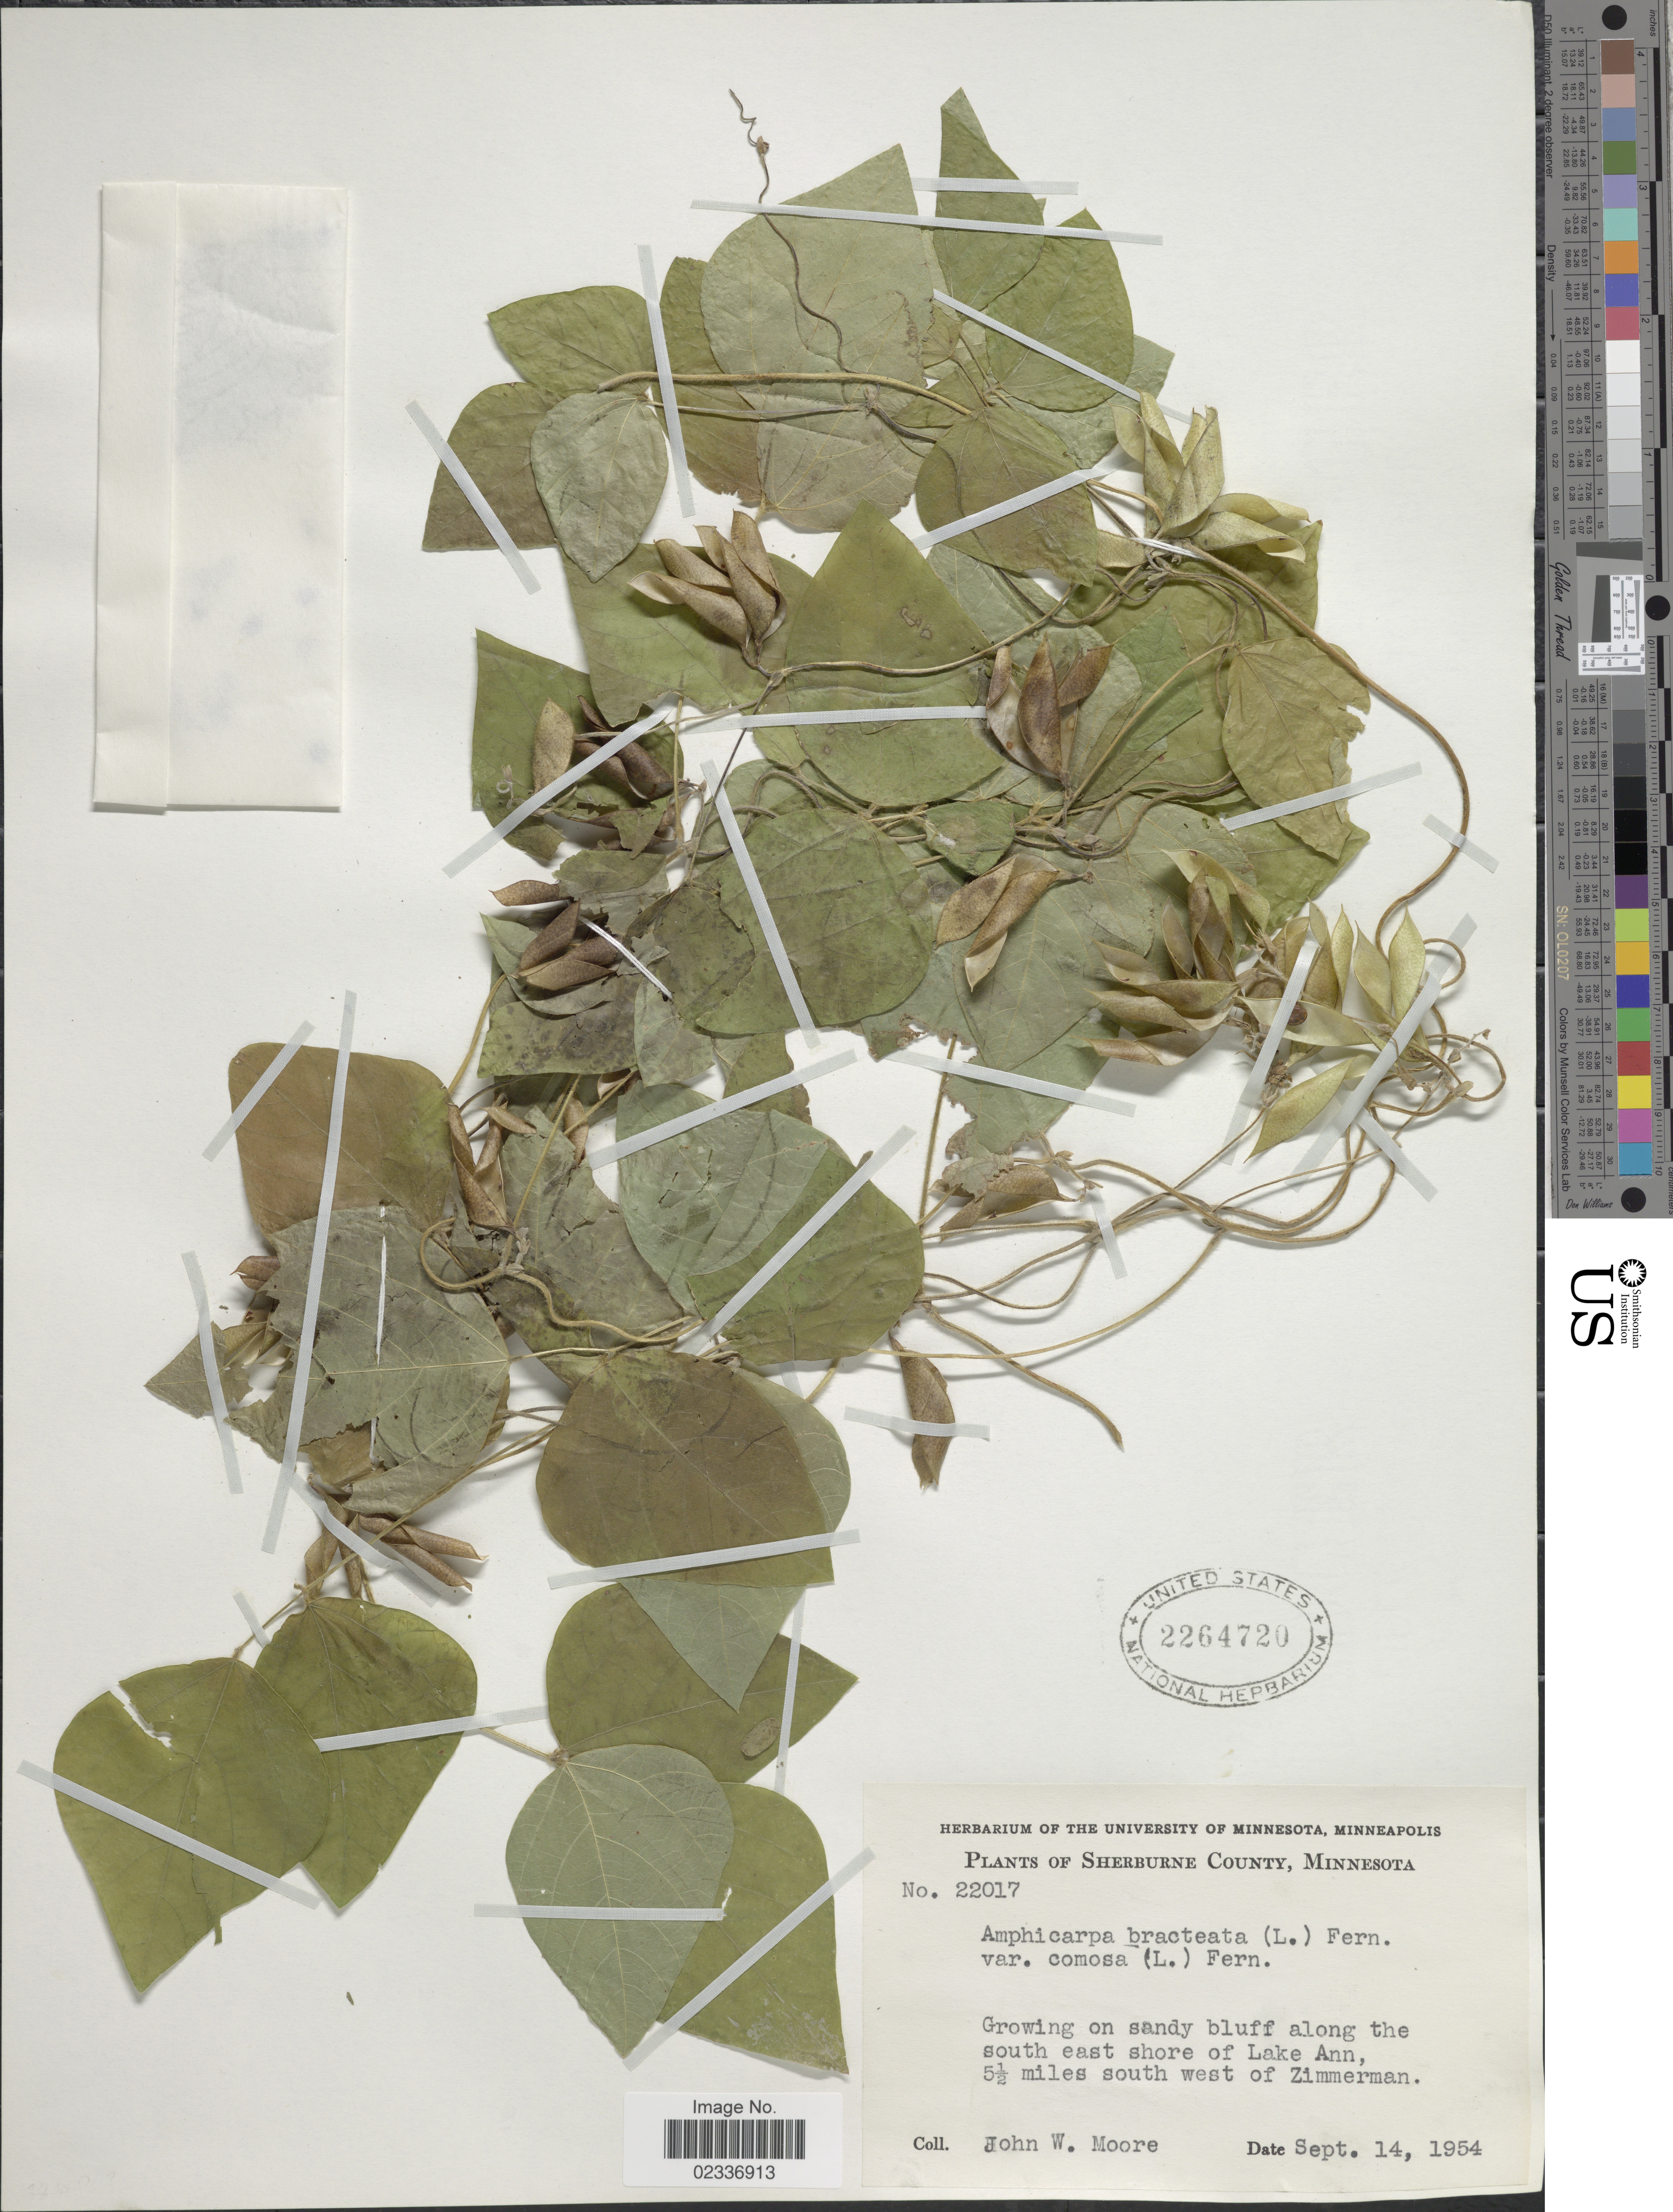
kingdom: Plantae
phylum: Tracheophyta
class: Magnoliopsida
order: Fabales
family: Fabaceae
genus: Amphicarpaea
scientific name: Amphicarpaea bracteata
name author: (L.) Fernald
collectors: J. Moore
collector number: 22017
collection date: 1954-09-14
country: United States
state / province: Minnesota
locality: Sherburne County, along the south east shore of Lake Ann, 5 1/2 miles south west of Zimmerman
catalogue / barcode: US 2264720